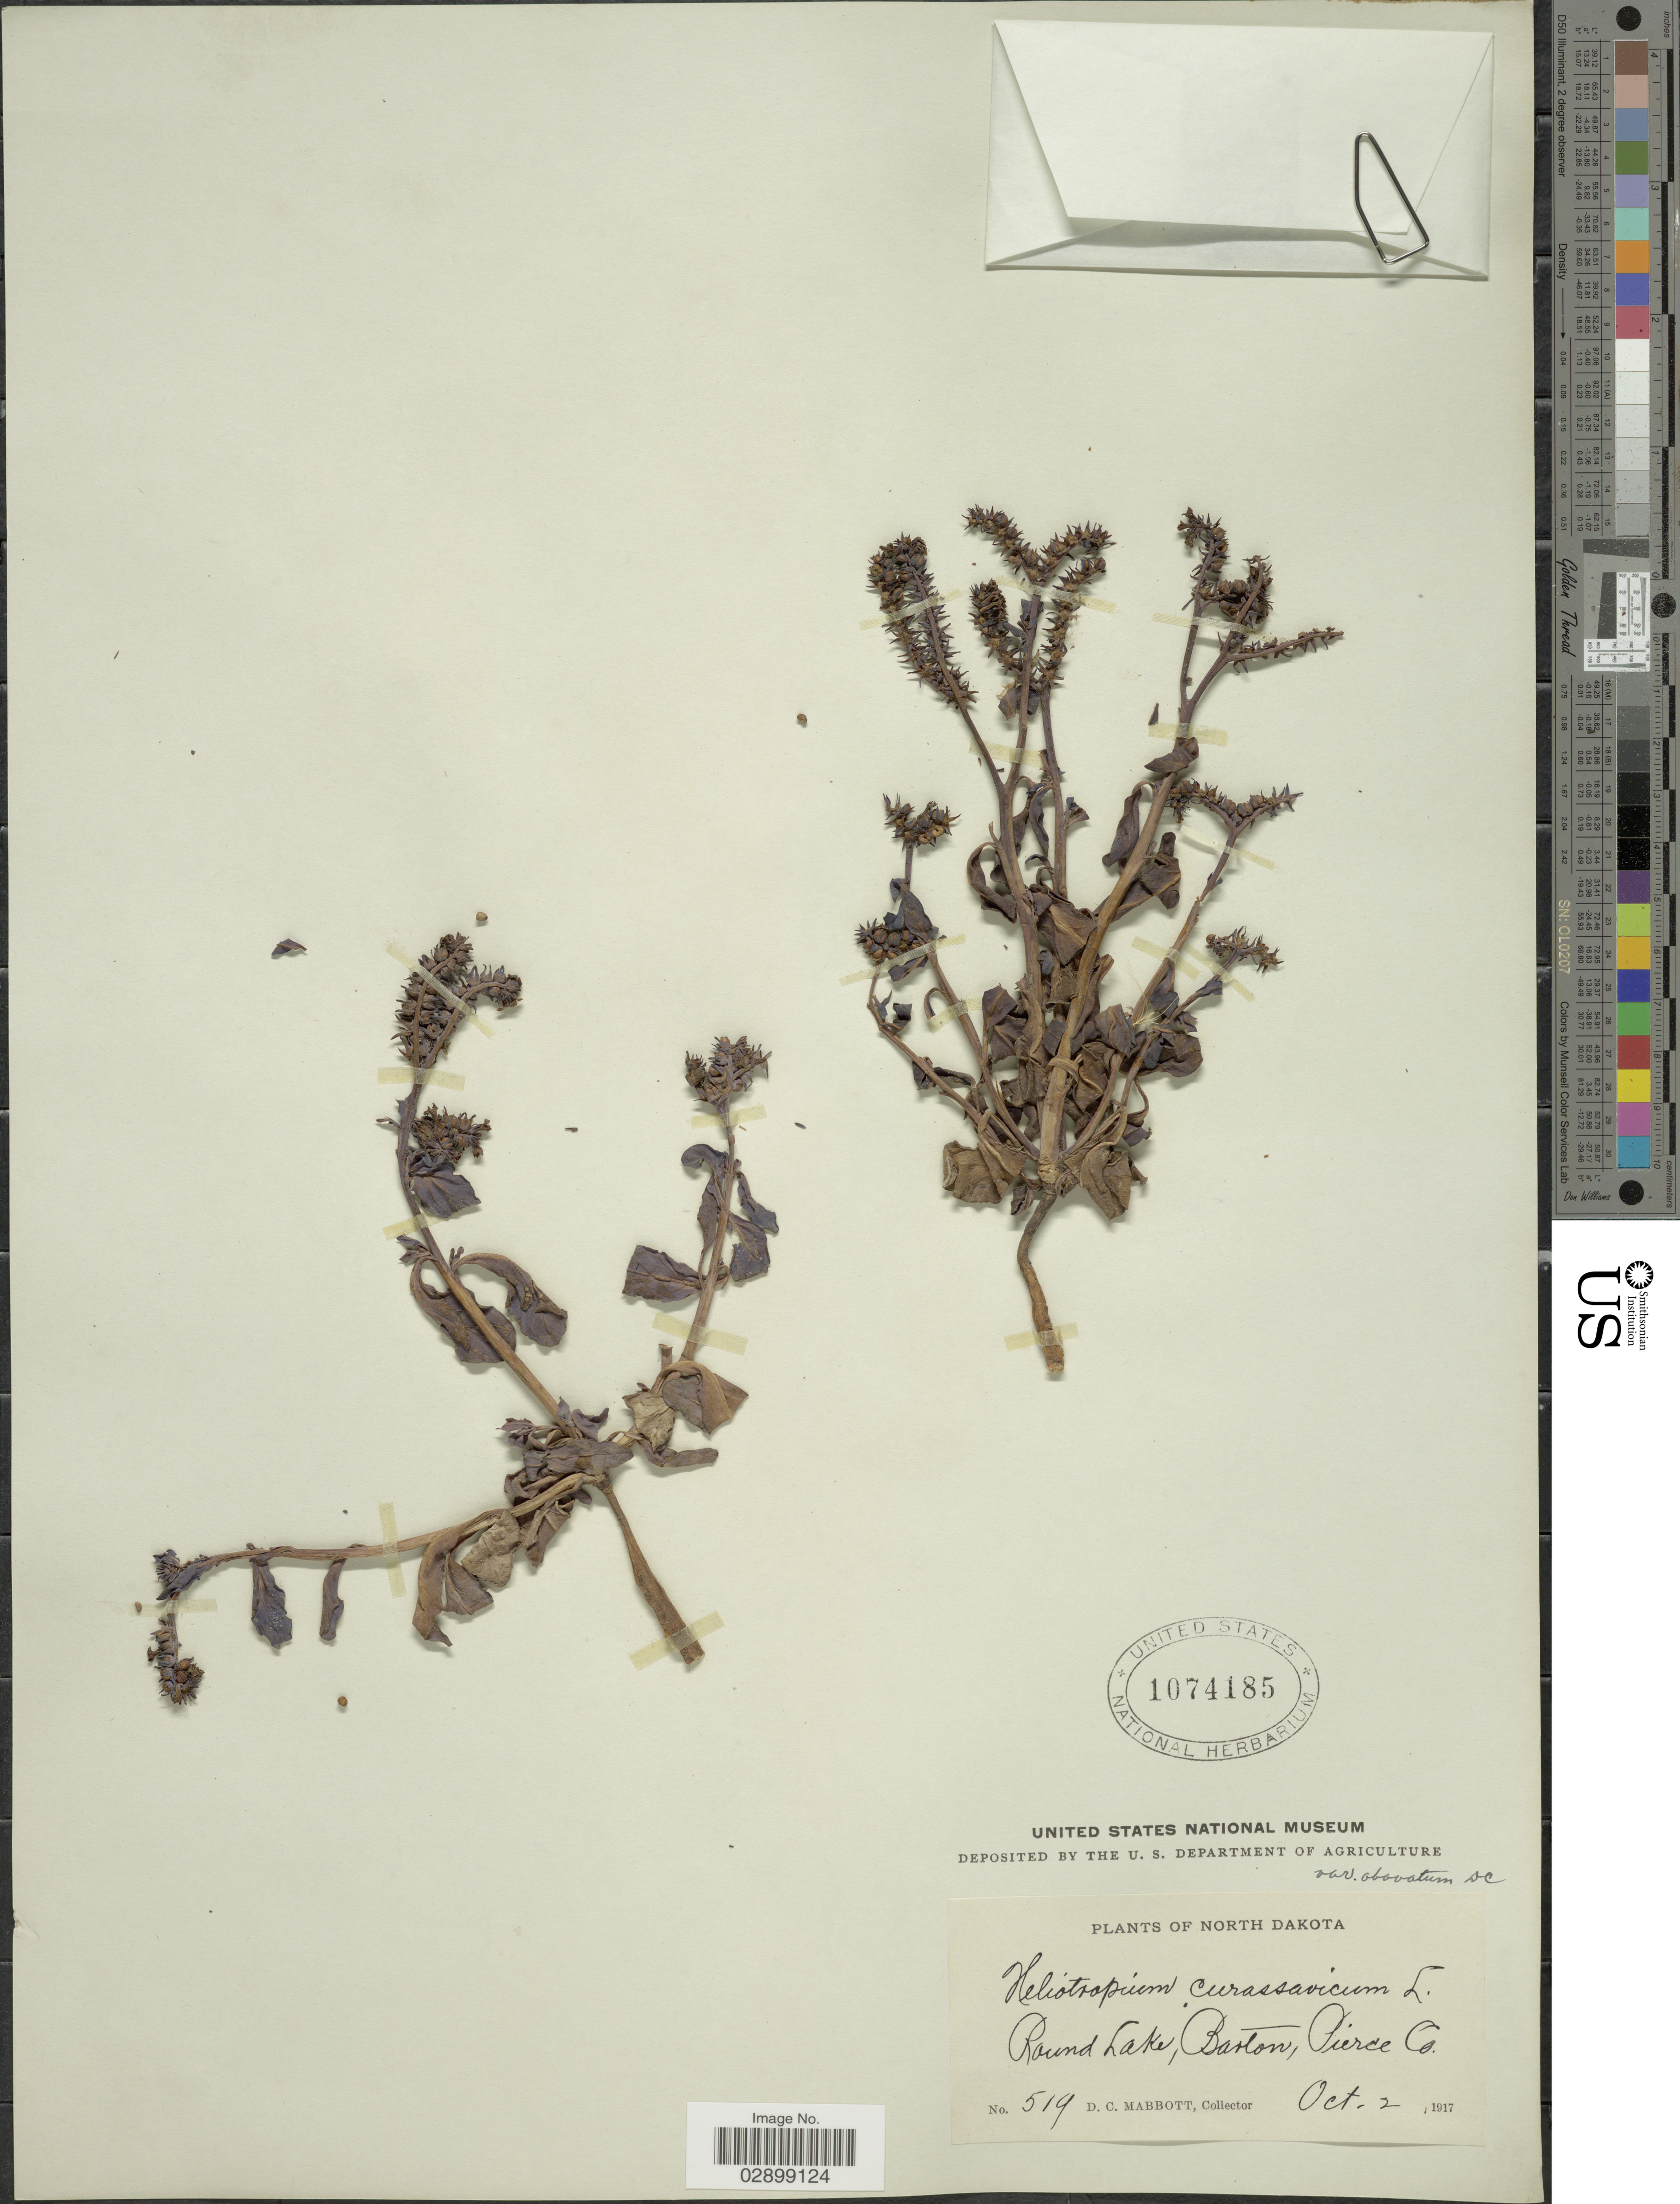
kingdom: Plantae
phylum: Tracheophyta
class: Magnoliopsida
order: Boraginales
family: Heliotropiaceae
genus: Heliotropium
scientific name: Heliotropium curassavicum subsp. obovatum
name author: (DC.) Á. Löve & D. Löve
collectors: D. Mabbott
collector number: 519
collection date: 1917-10-02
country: United States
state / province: North Dakota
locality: Round Lake, Barton, Pierce Co.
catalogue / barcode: US 1074185